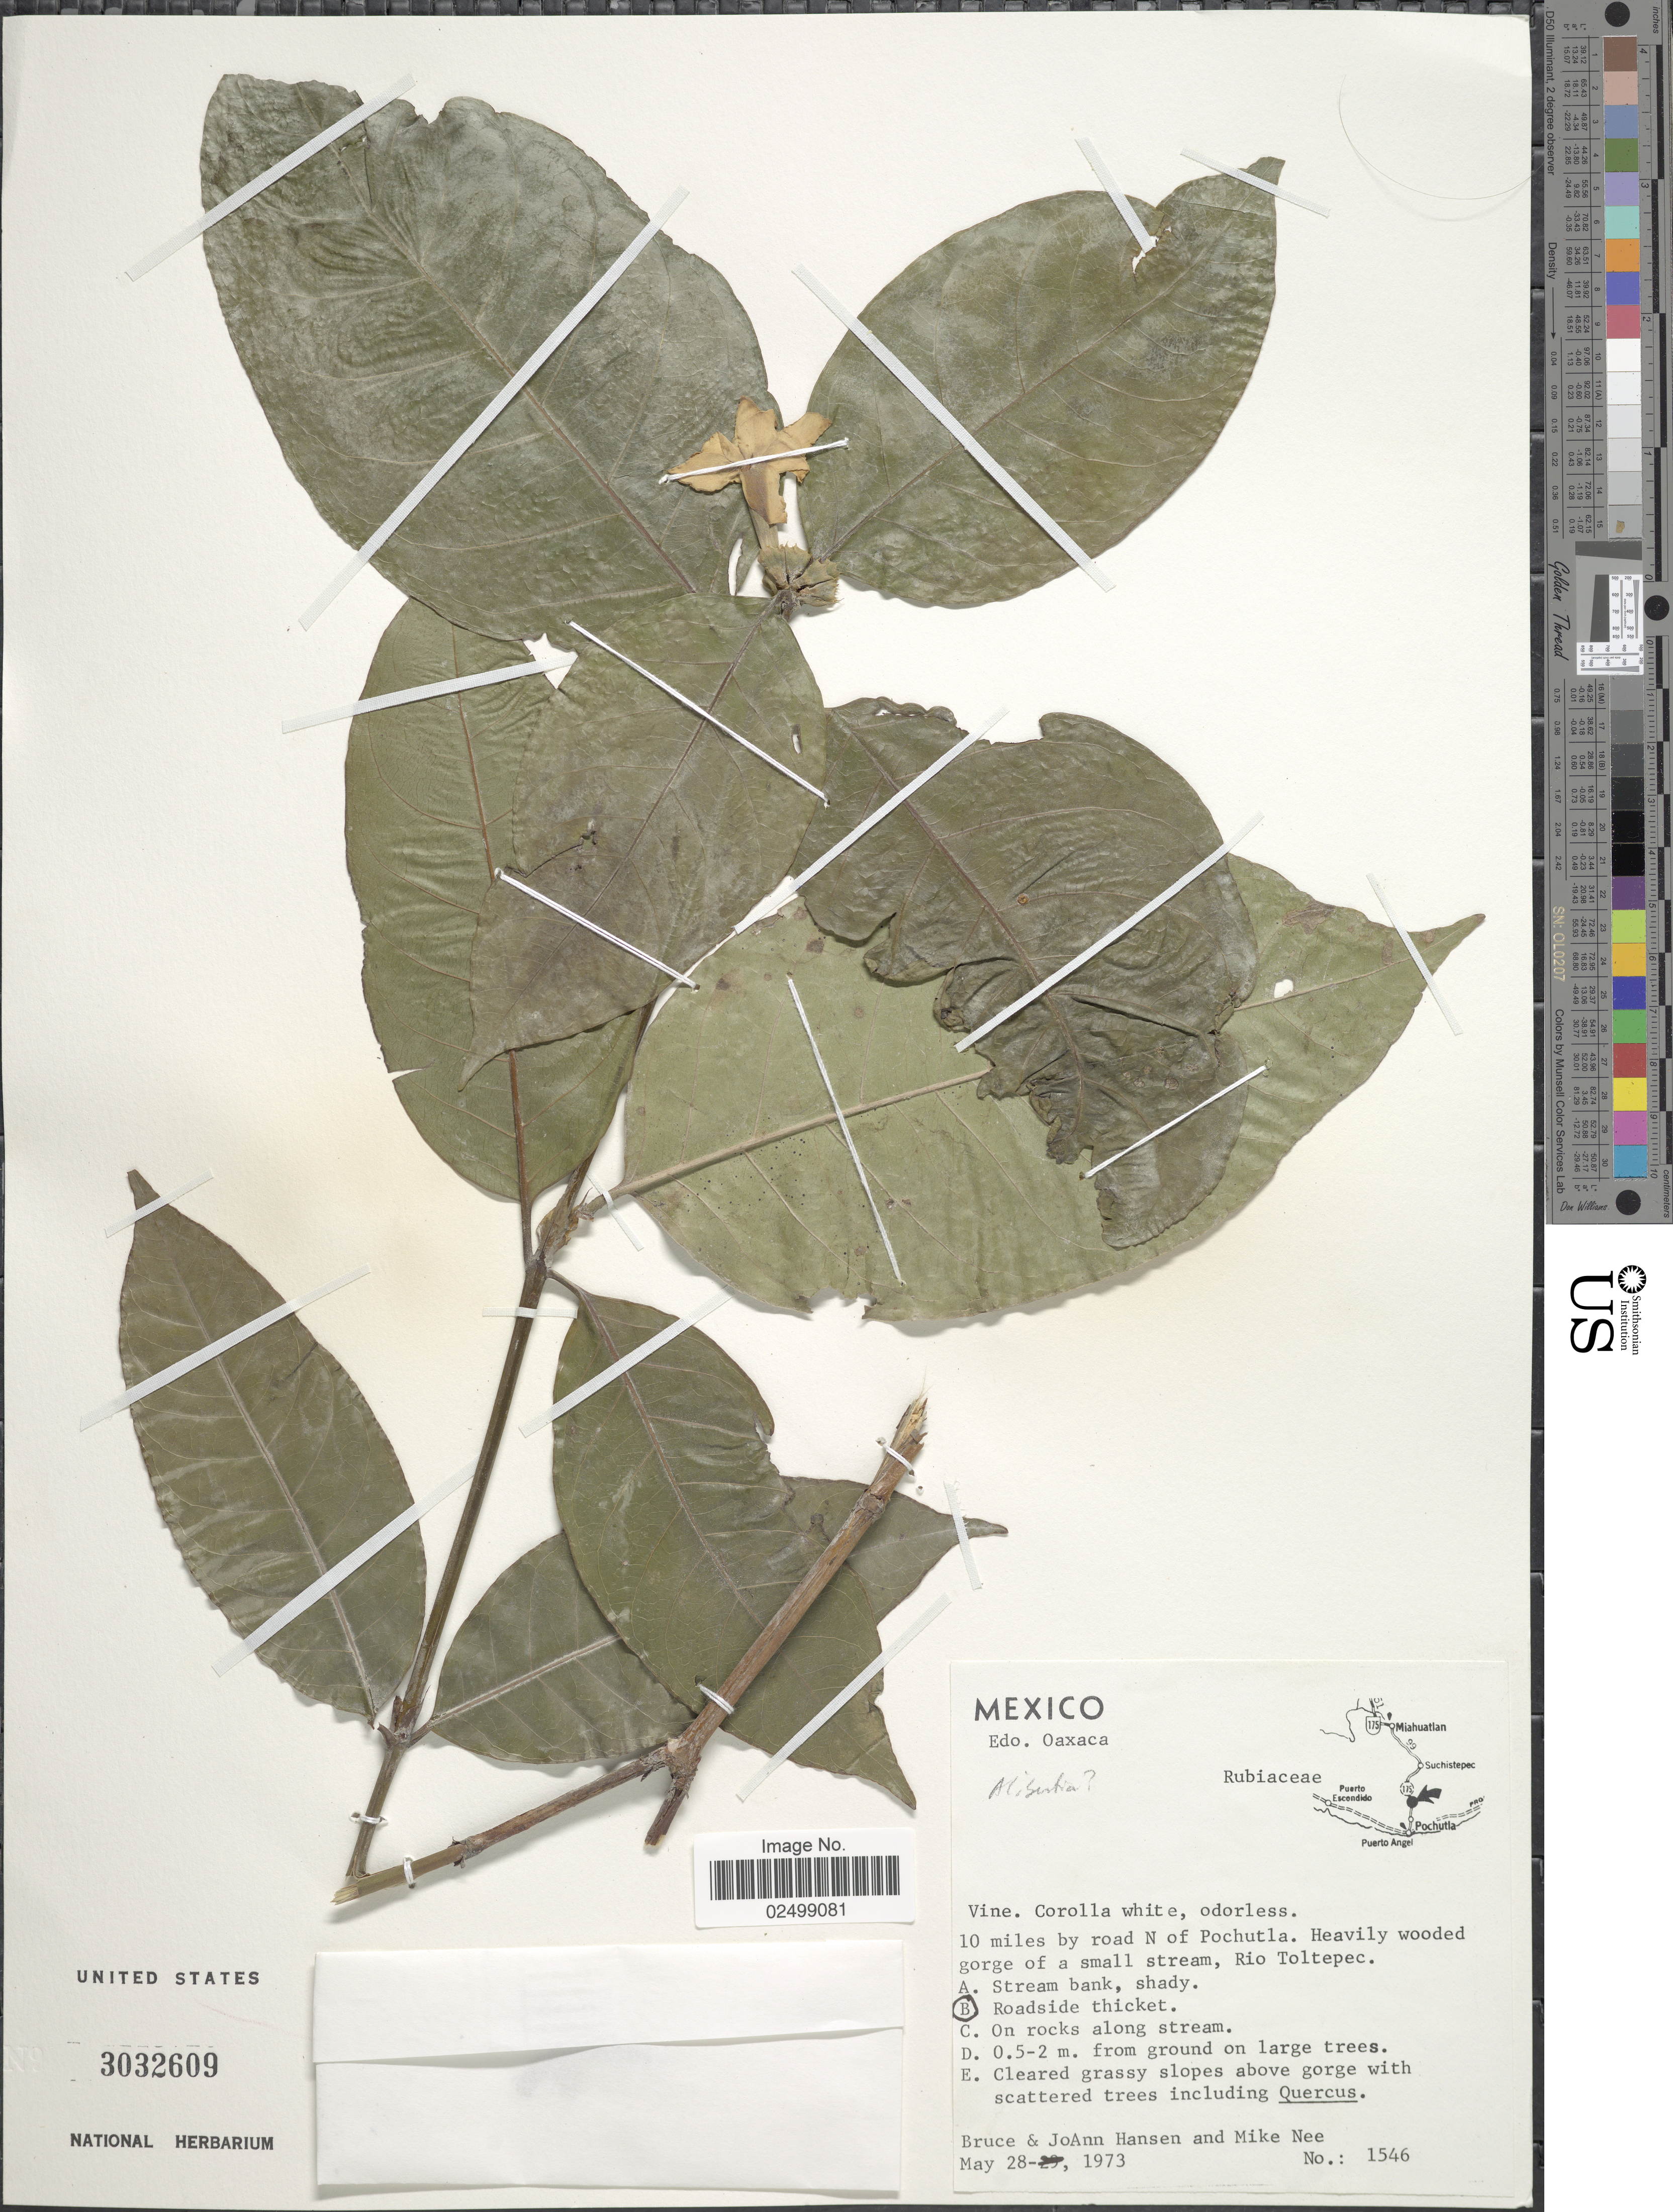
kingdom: Plantae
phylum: Tracheophyta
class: Magnoliopsida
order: Gentianales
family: Rubiaceae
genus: Alibertia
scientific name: Alibertia edulis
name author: (Rich.) A. Rich. ex DC.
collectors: B. Hansen, J. Hansen & M. Nee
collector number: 1546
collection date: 1973-05-28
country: Mexico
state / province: Oaxaca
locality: Edo. Oaxaca. 10 miles by road N of Pochutla. Rio Toltepec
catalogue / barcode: US 3032609